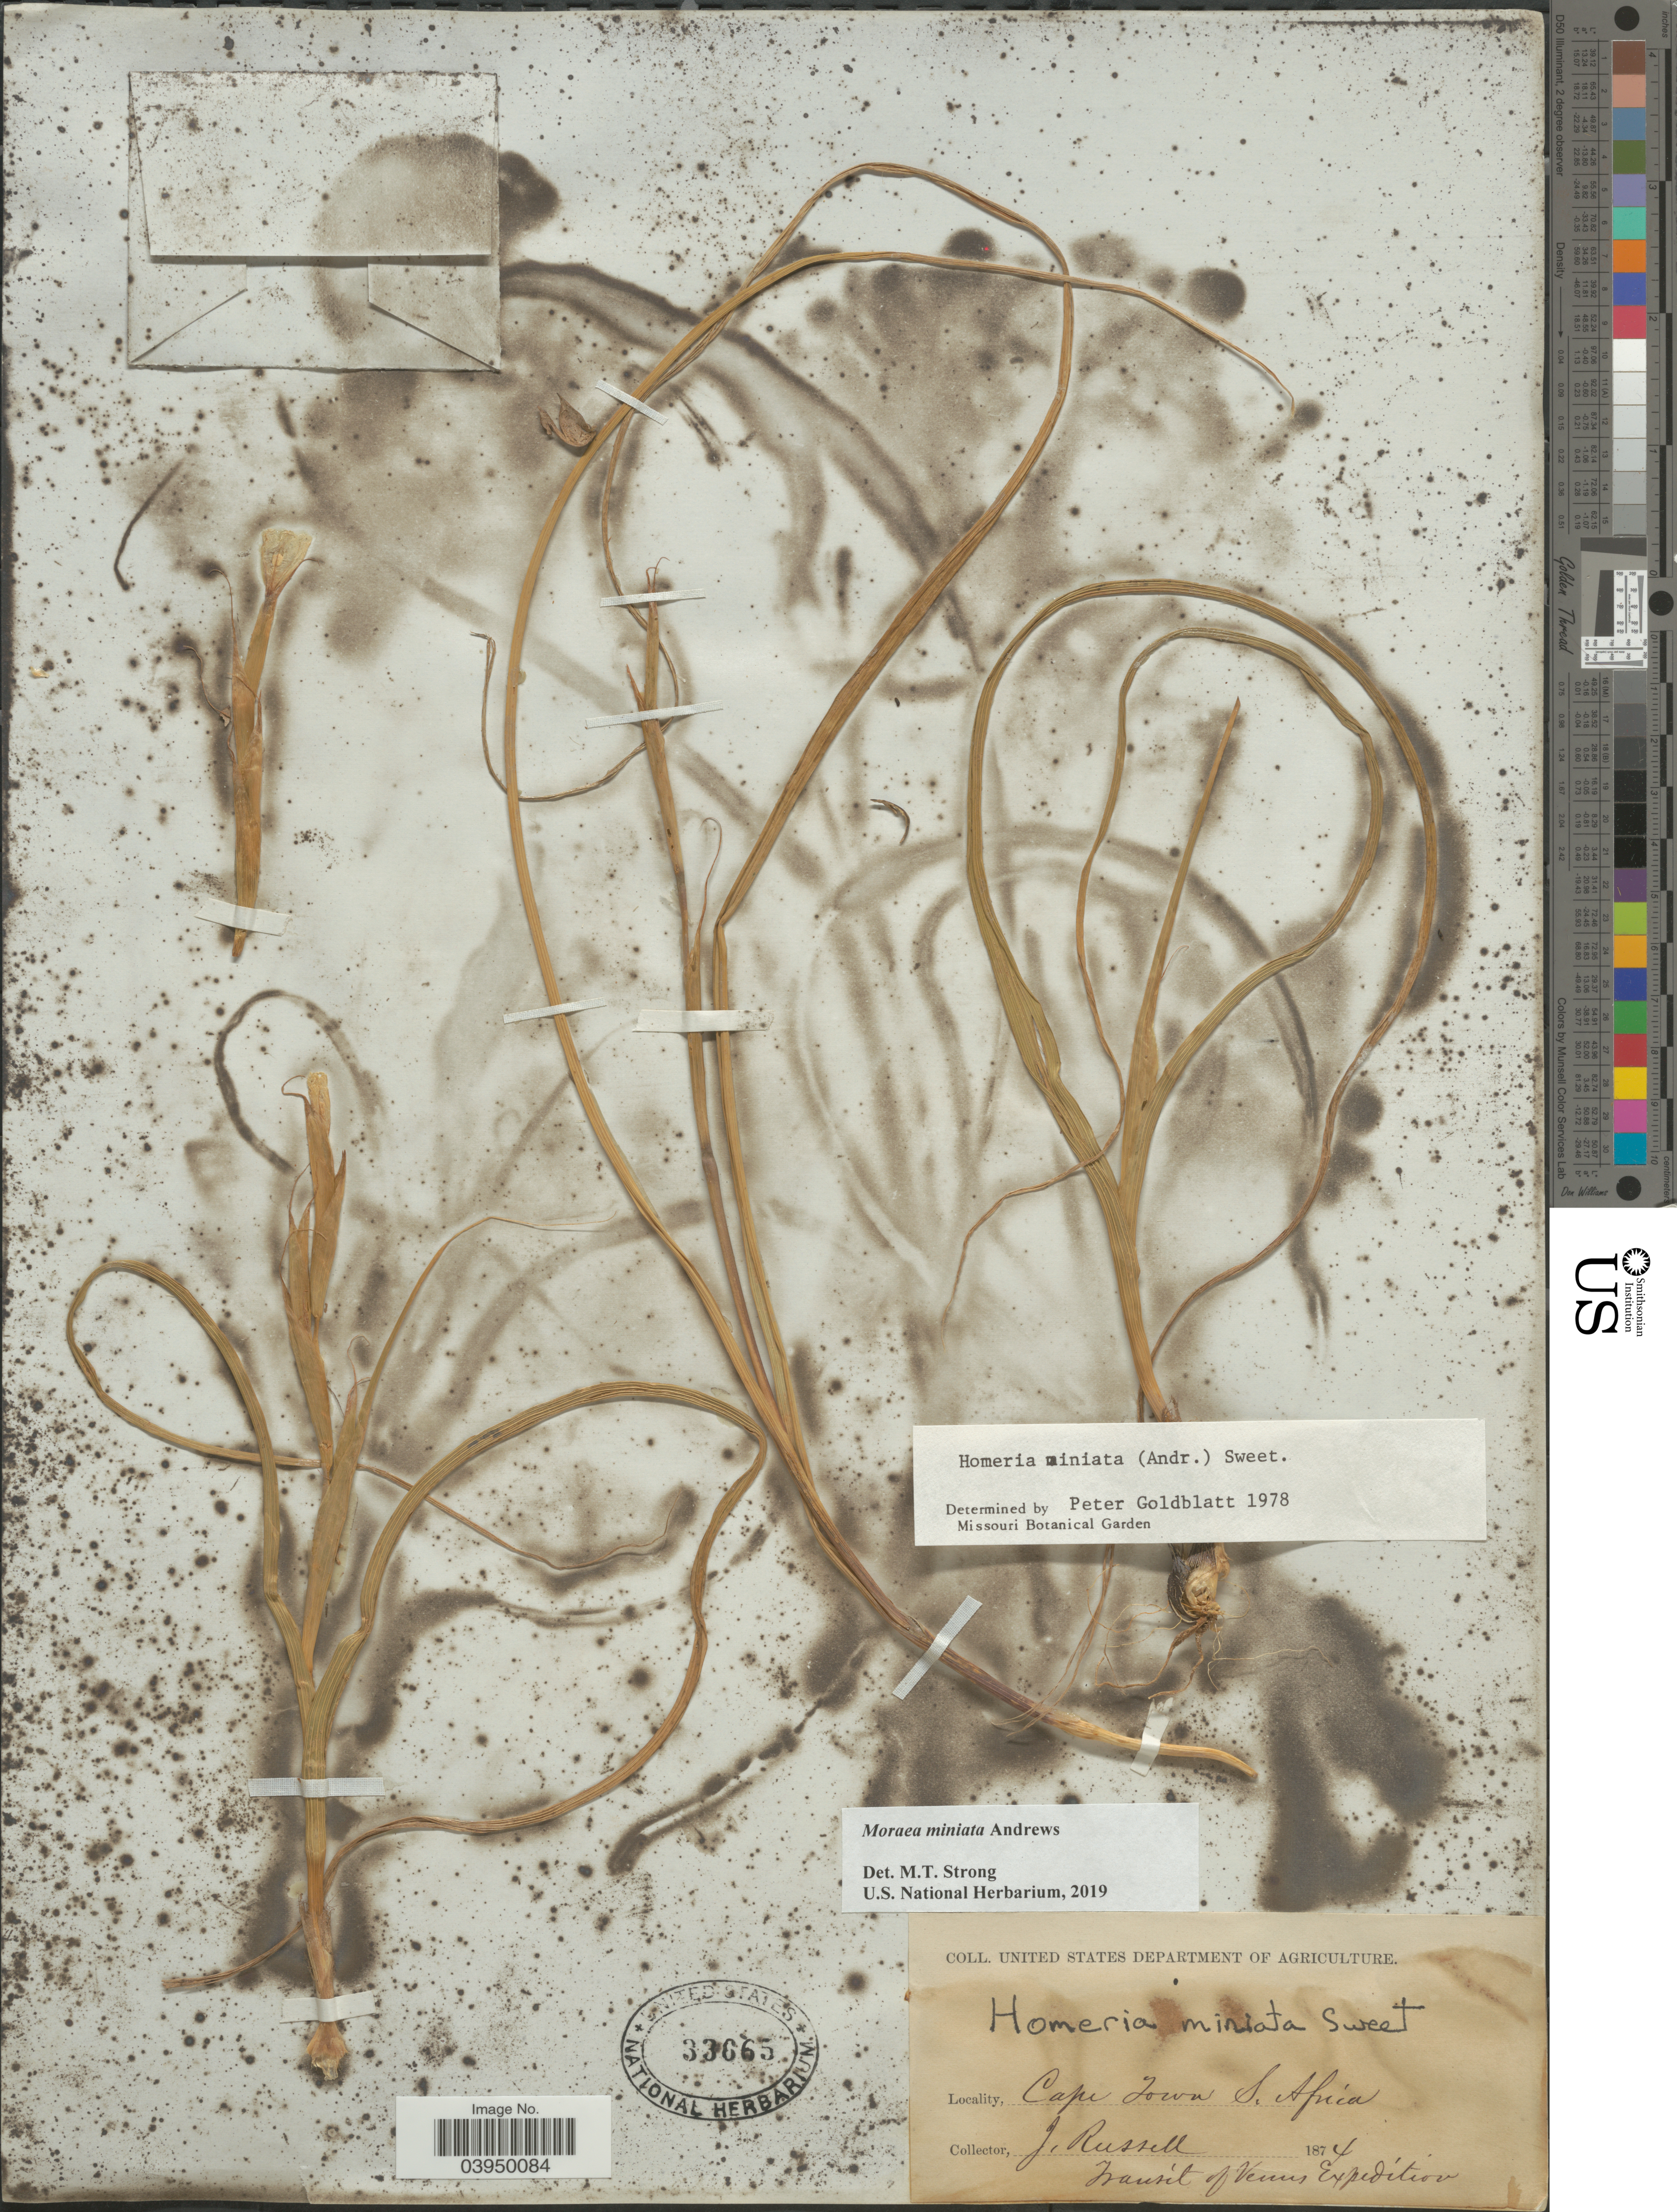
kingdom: Plantae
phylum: Tracheophyta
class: Liliopsida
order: Asparagales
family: Iridaceae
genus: Moraea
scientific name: Moraea miniata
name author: Andrews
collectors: J. Russell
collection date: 1874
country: South Africa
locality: Cape Town S. Africa.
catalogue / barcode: US 33665